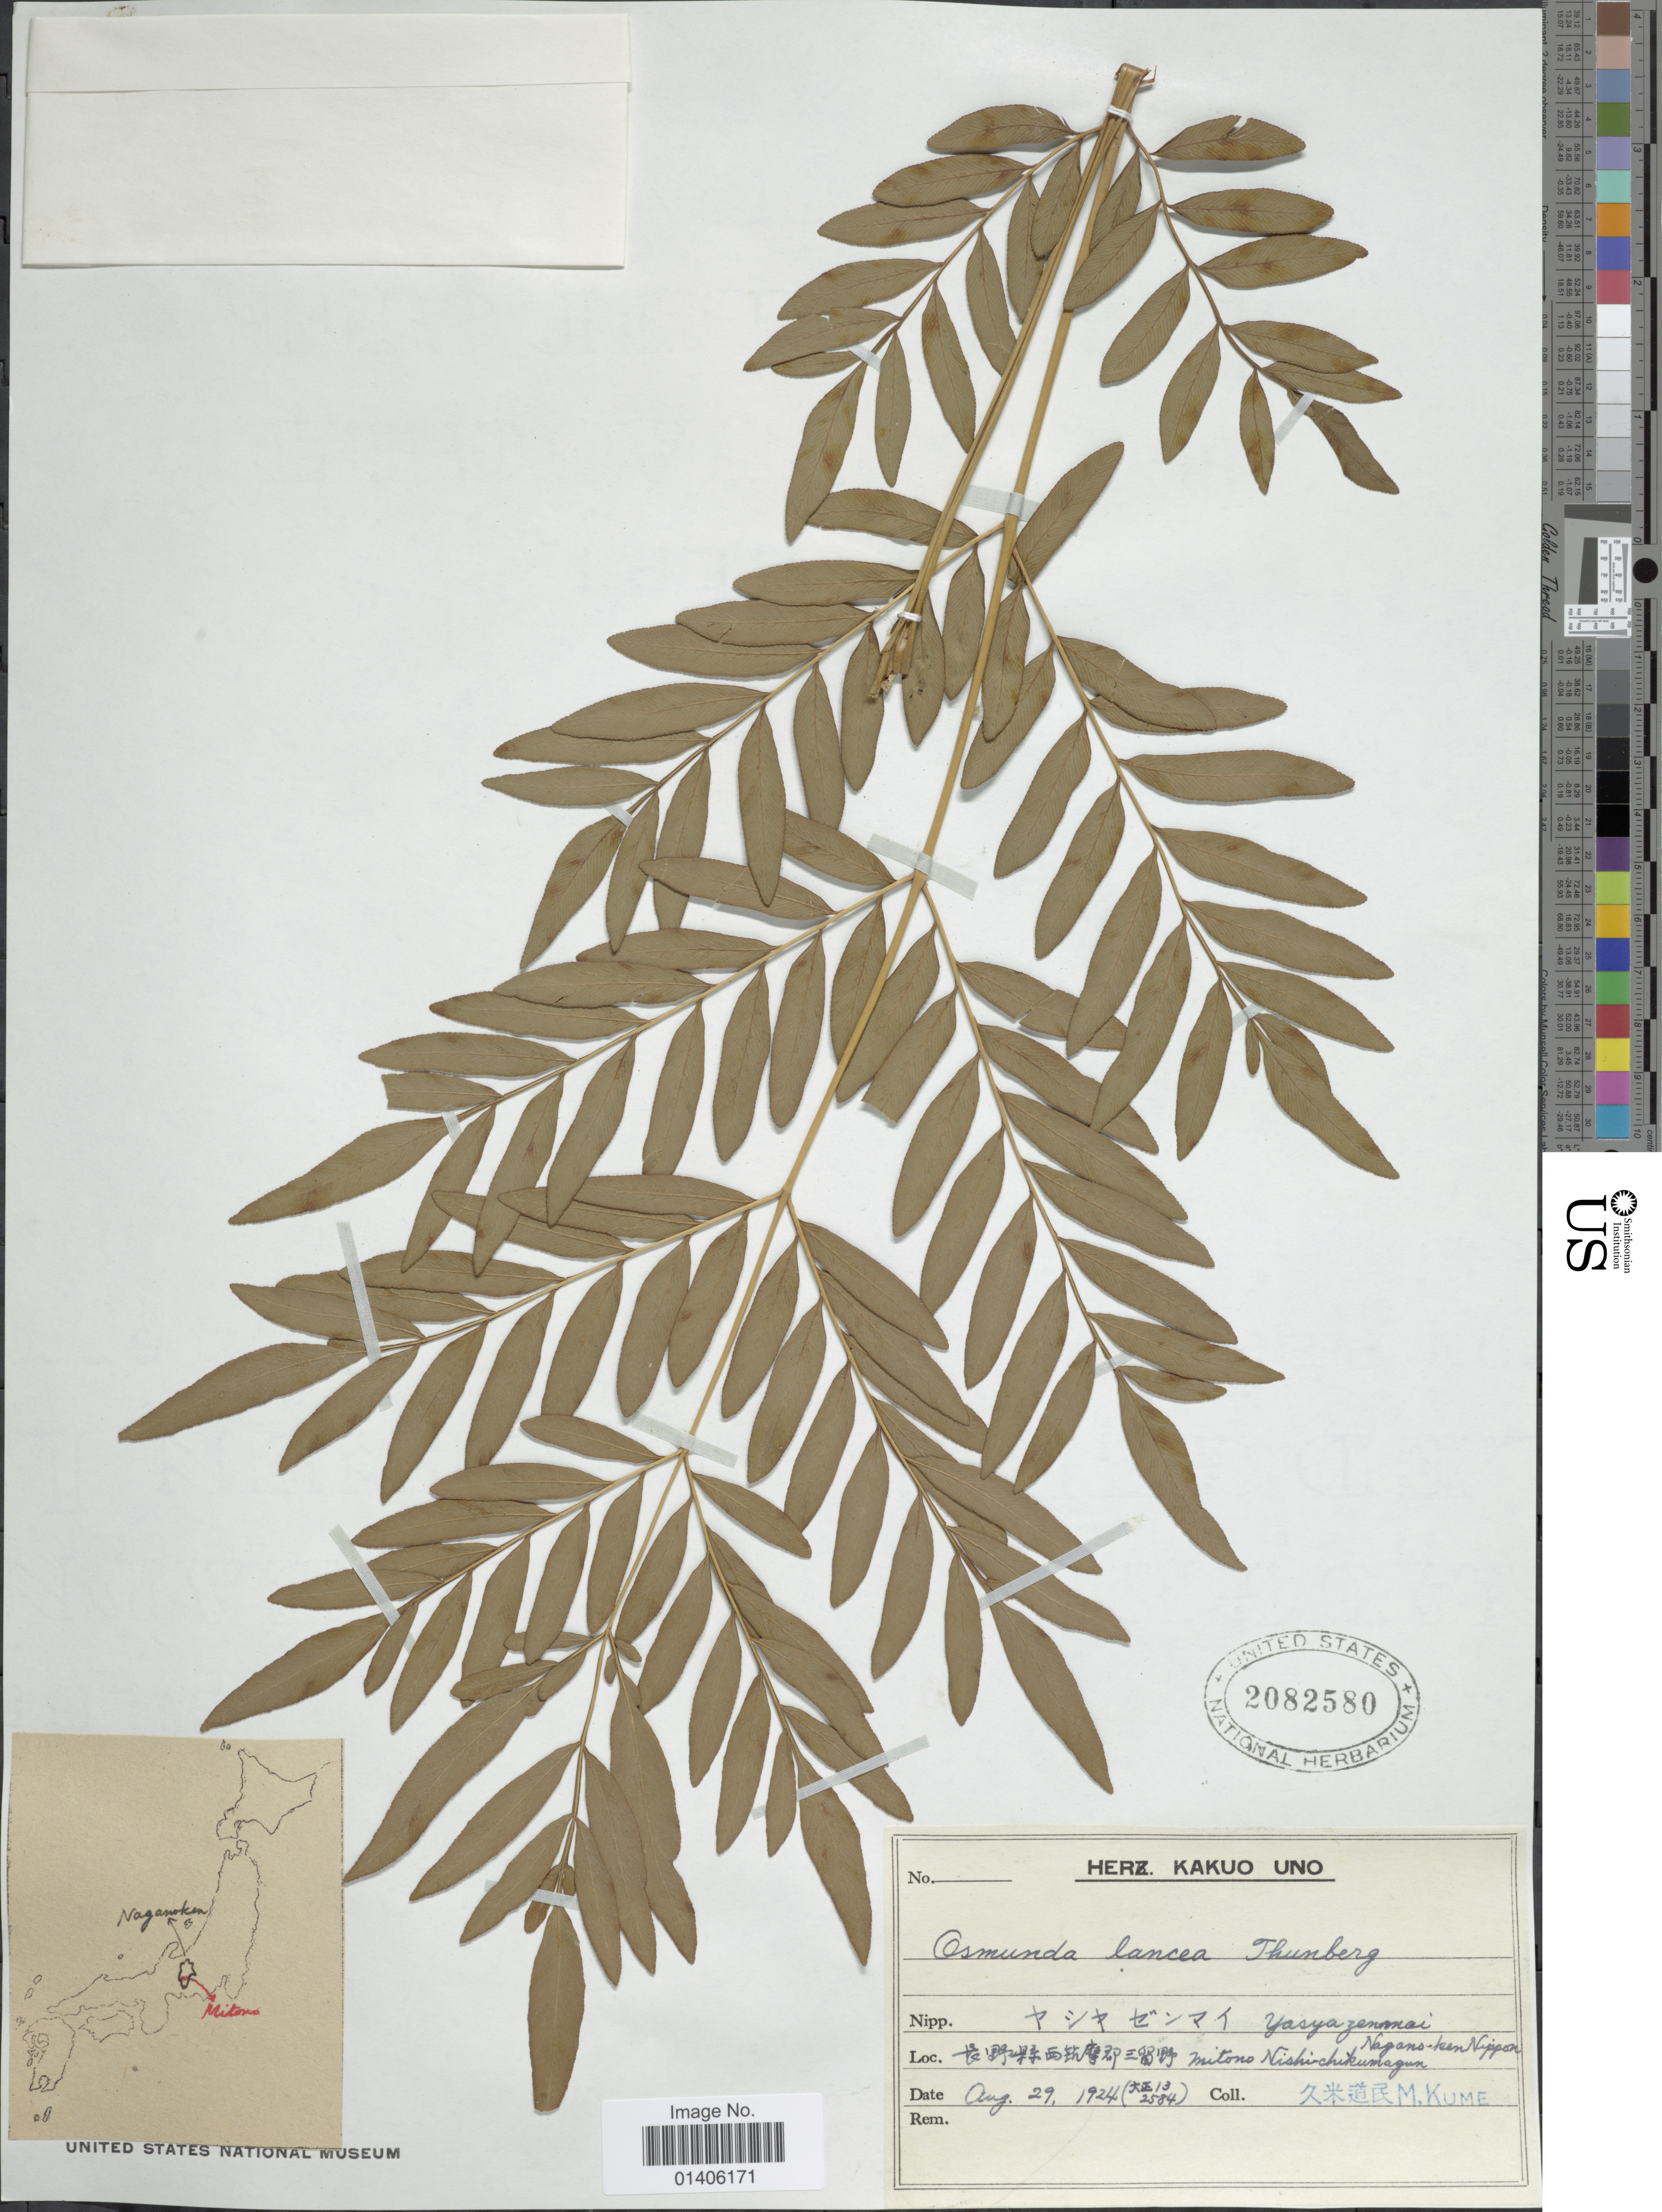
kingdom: Plantae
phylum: Tracheophyta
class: Polypodiopsida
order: Osmundales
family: Osmundaceae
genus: Osmunda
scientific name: Osmunda lancea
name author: Thunb.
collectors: M. Kume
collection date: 1924-08-29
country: Japan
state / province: Nagano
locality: Nagano-ken Nippon, Mitono Nishichitkumagun.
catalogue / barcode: US 2082580